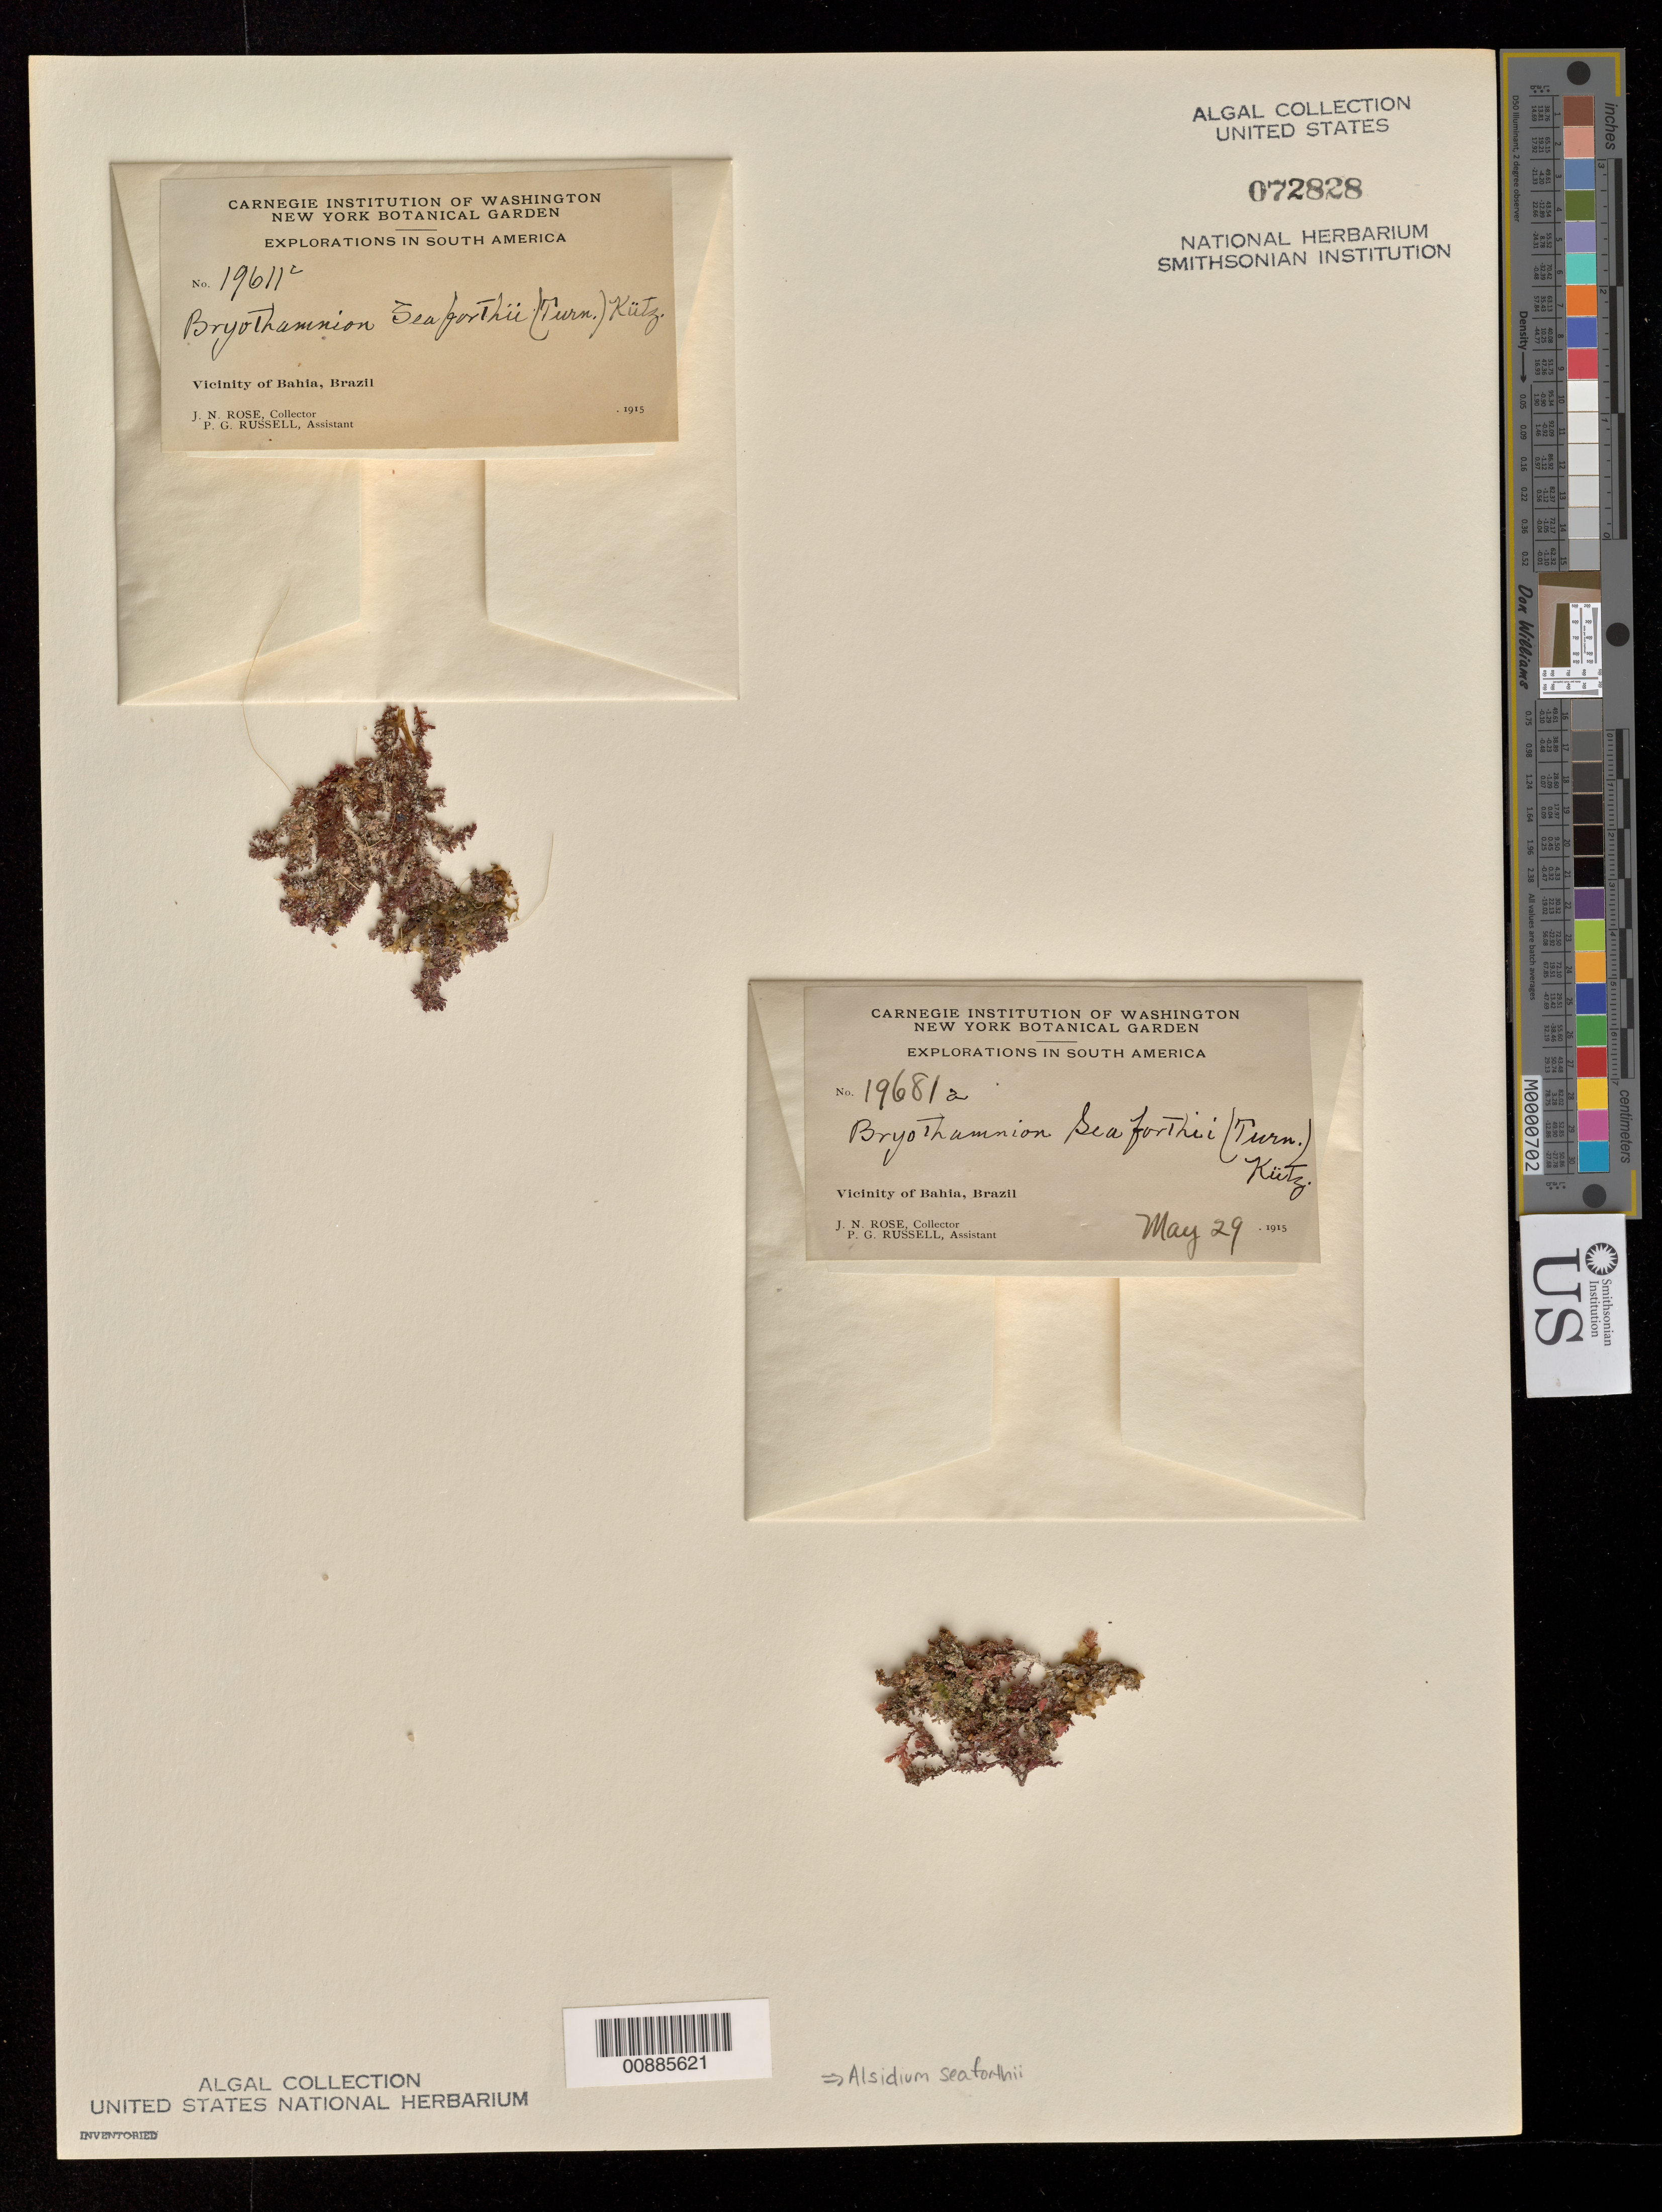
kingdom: Plantae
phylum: Rhodophyta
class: Florideophyceae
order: Ceramiales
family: Rhodomelaceae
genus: Bryothamnion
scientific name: Bryothamnion seaforthii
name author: (Turner) Kütz.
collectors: J. N. Rose & P. G. Russell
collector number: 19611c & 19681a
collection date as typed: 29 May 1915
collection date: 1915-05-29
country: Brazil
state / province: Bahia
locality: Salvador (Bahia) area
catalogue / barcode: US 72828